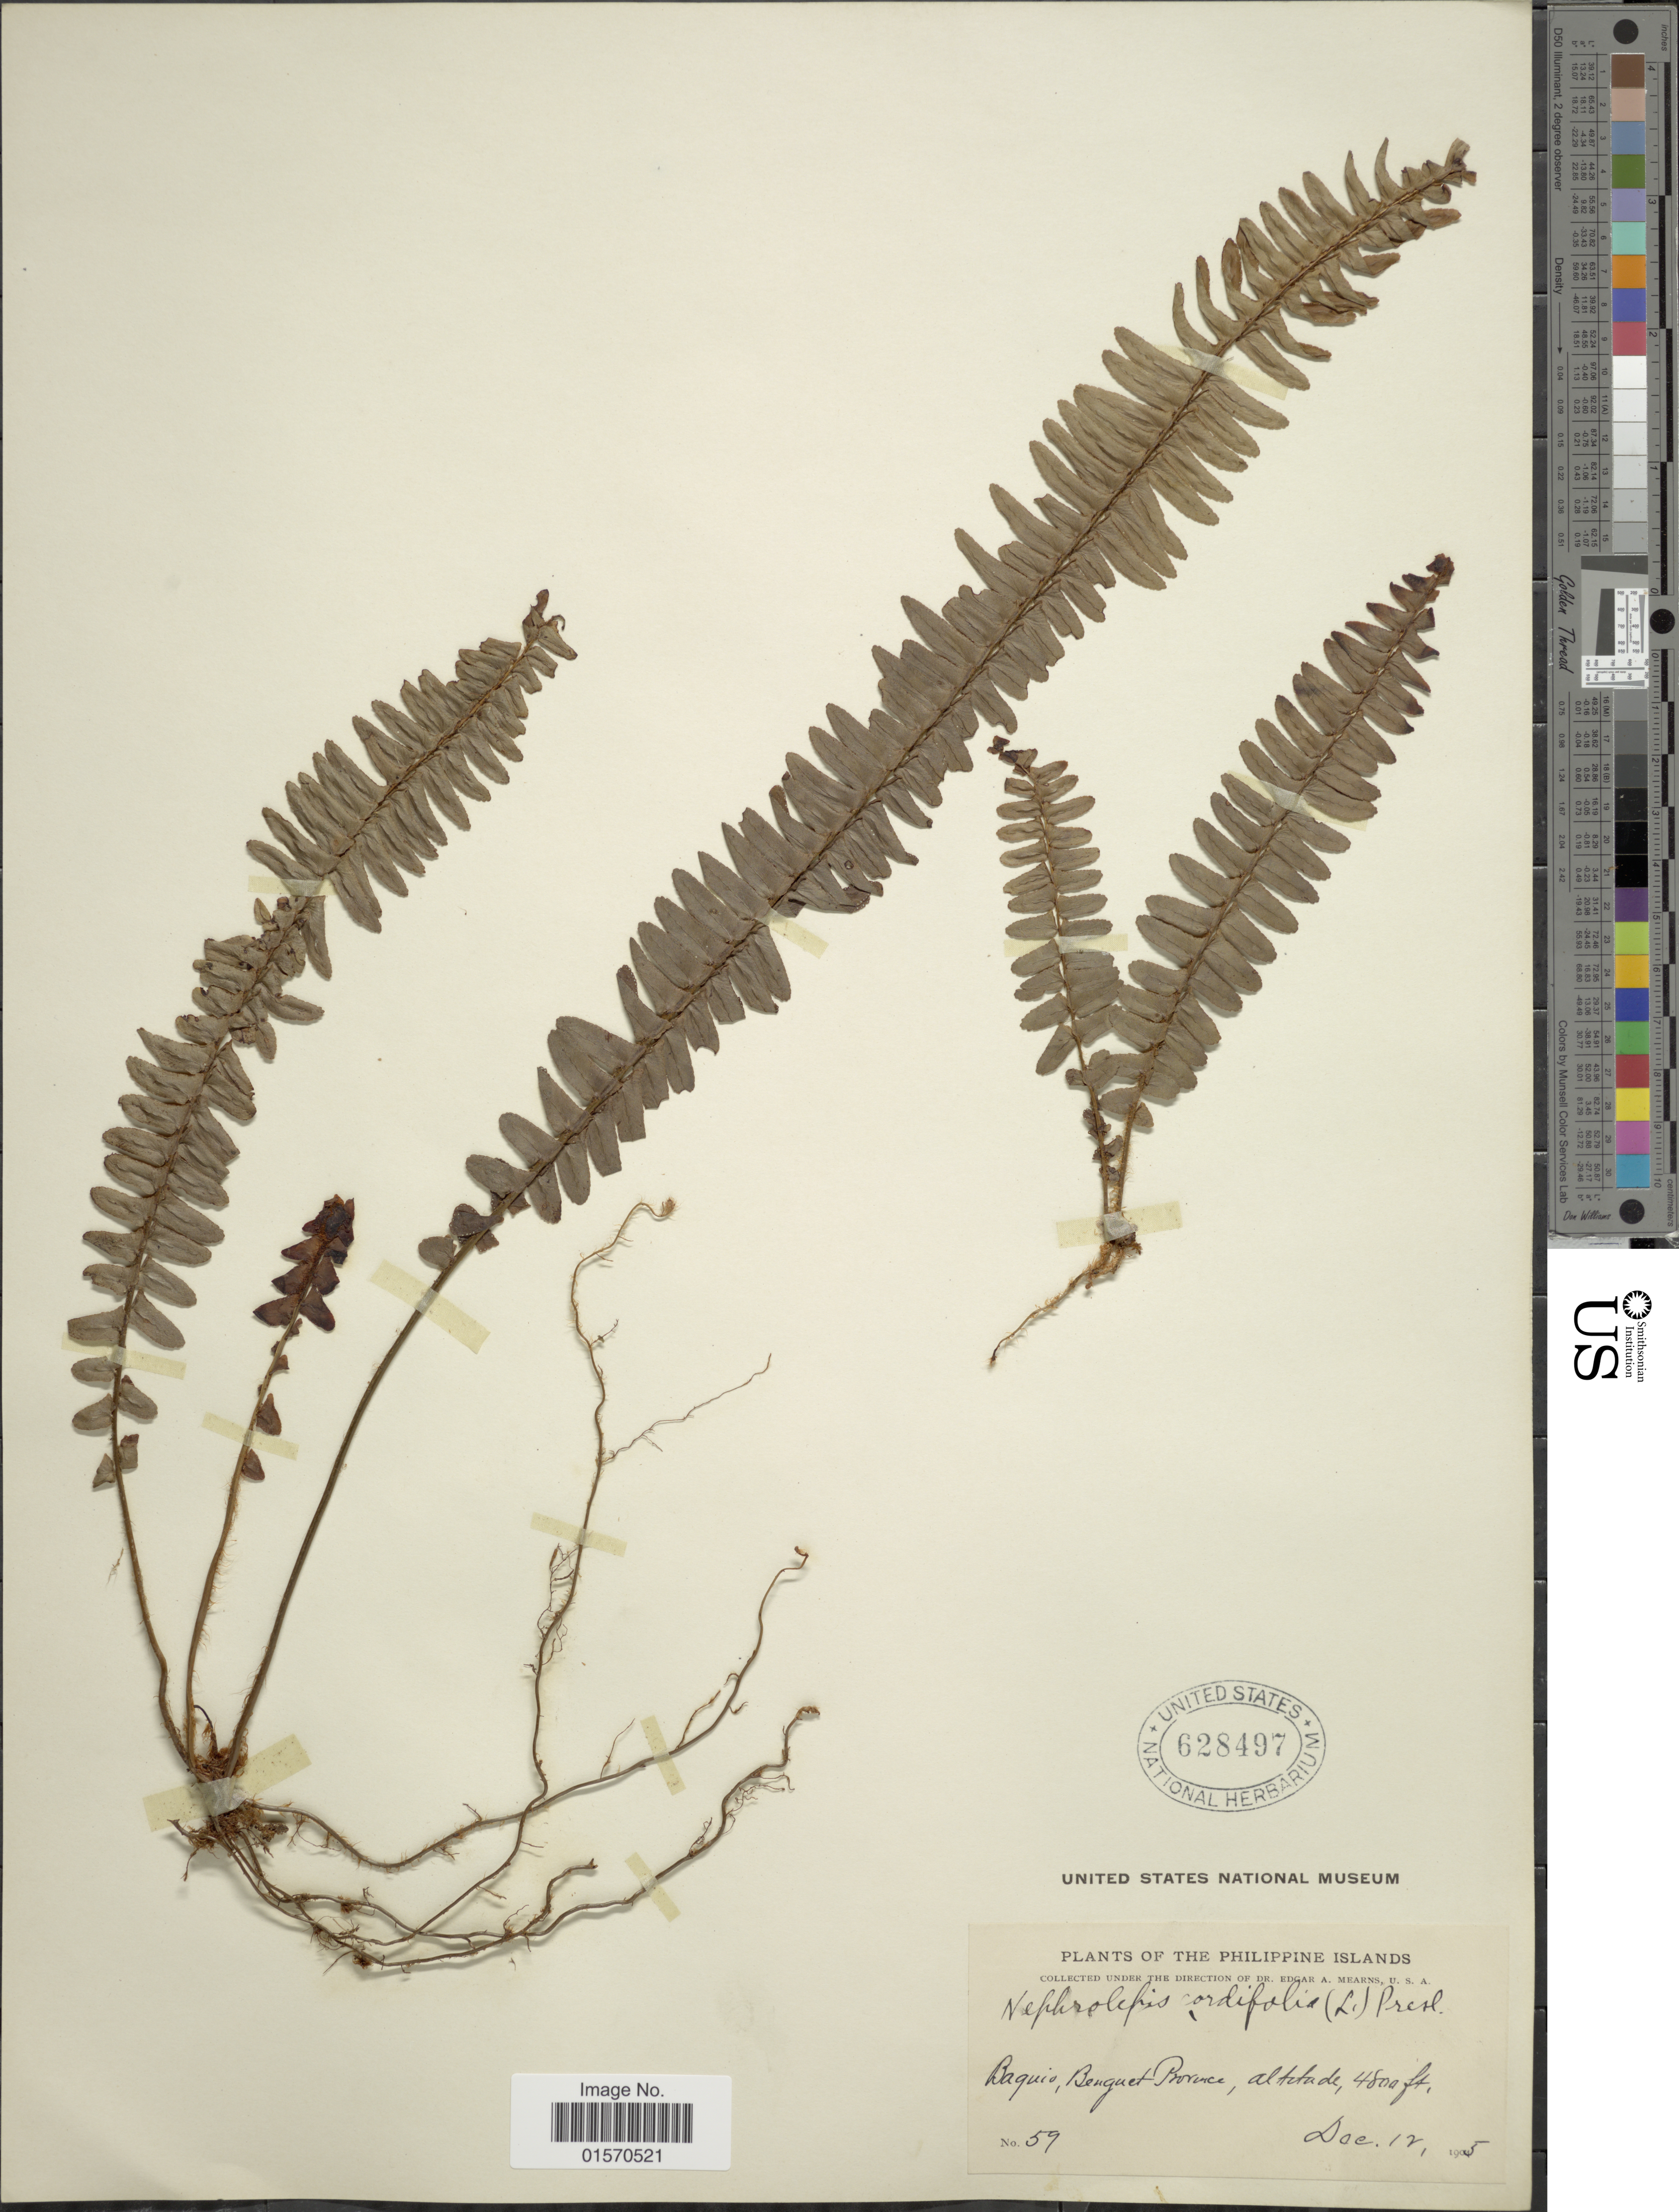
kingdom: Plantae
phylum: Tracheophyta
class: Polypodiopsida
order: Polypodiales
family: Nephrolepidaceae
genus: Nephrolepis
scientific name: Nephrolepis cordifolia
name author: (L.) C. Presl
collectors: E. A. Mearns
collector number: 59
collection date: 1905-12-12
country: Philippines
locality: Philippine Islands. Baguio, Benguet Province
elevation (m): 1463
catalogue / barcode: US 628497